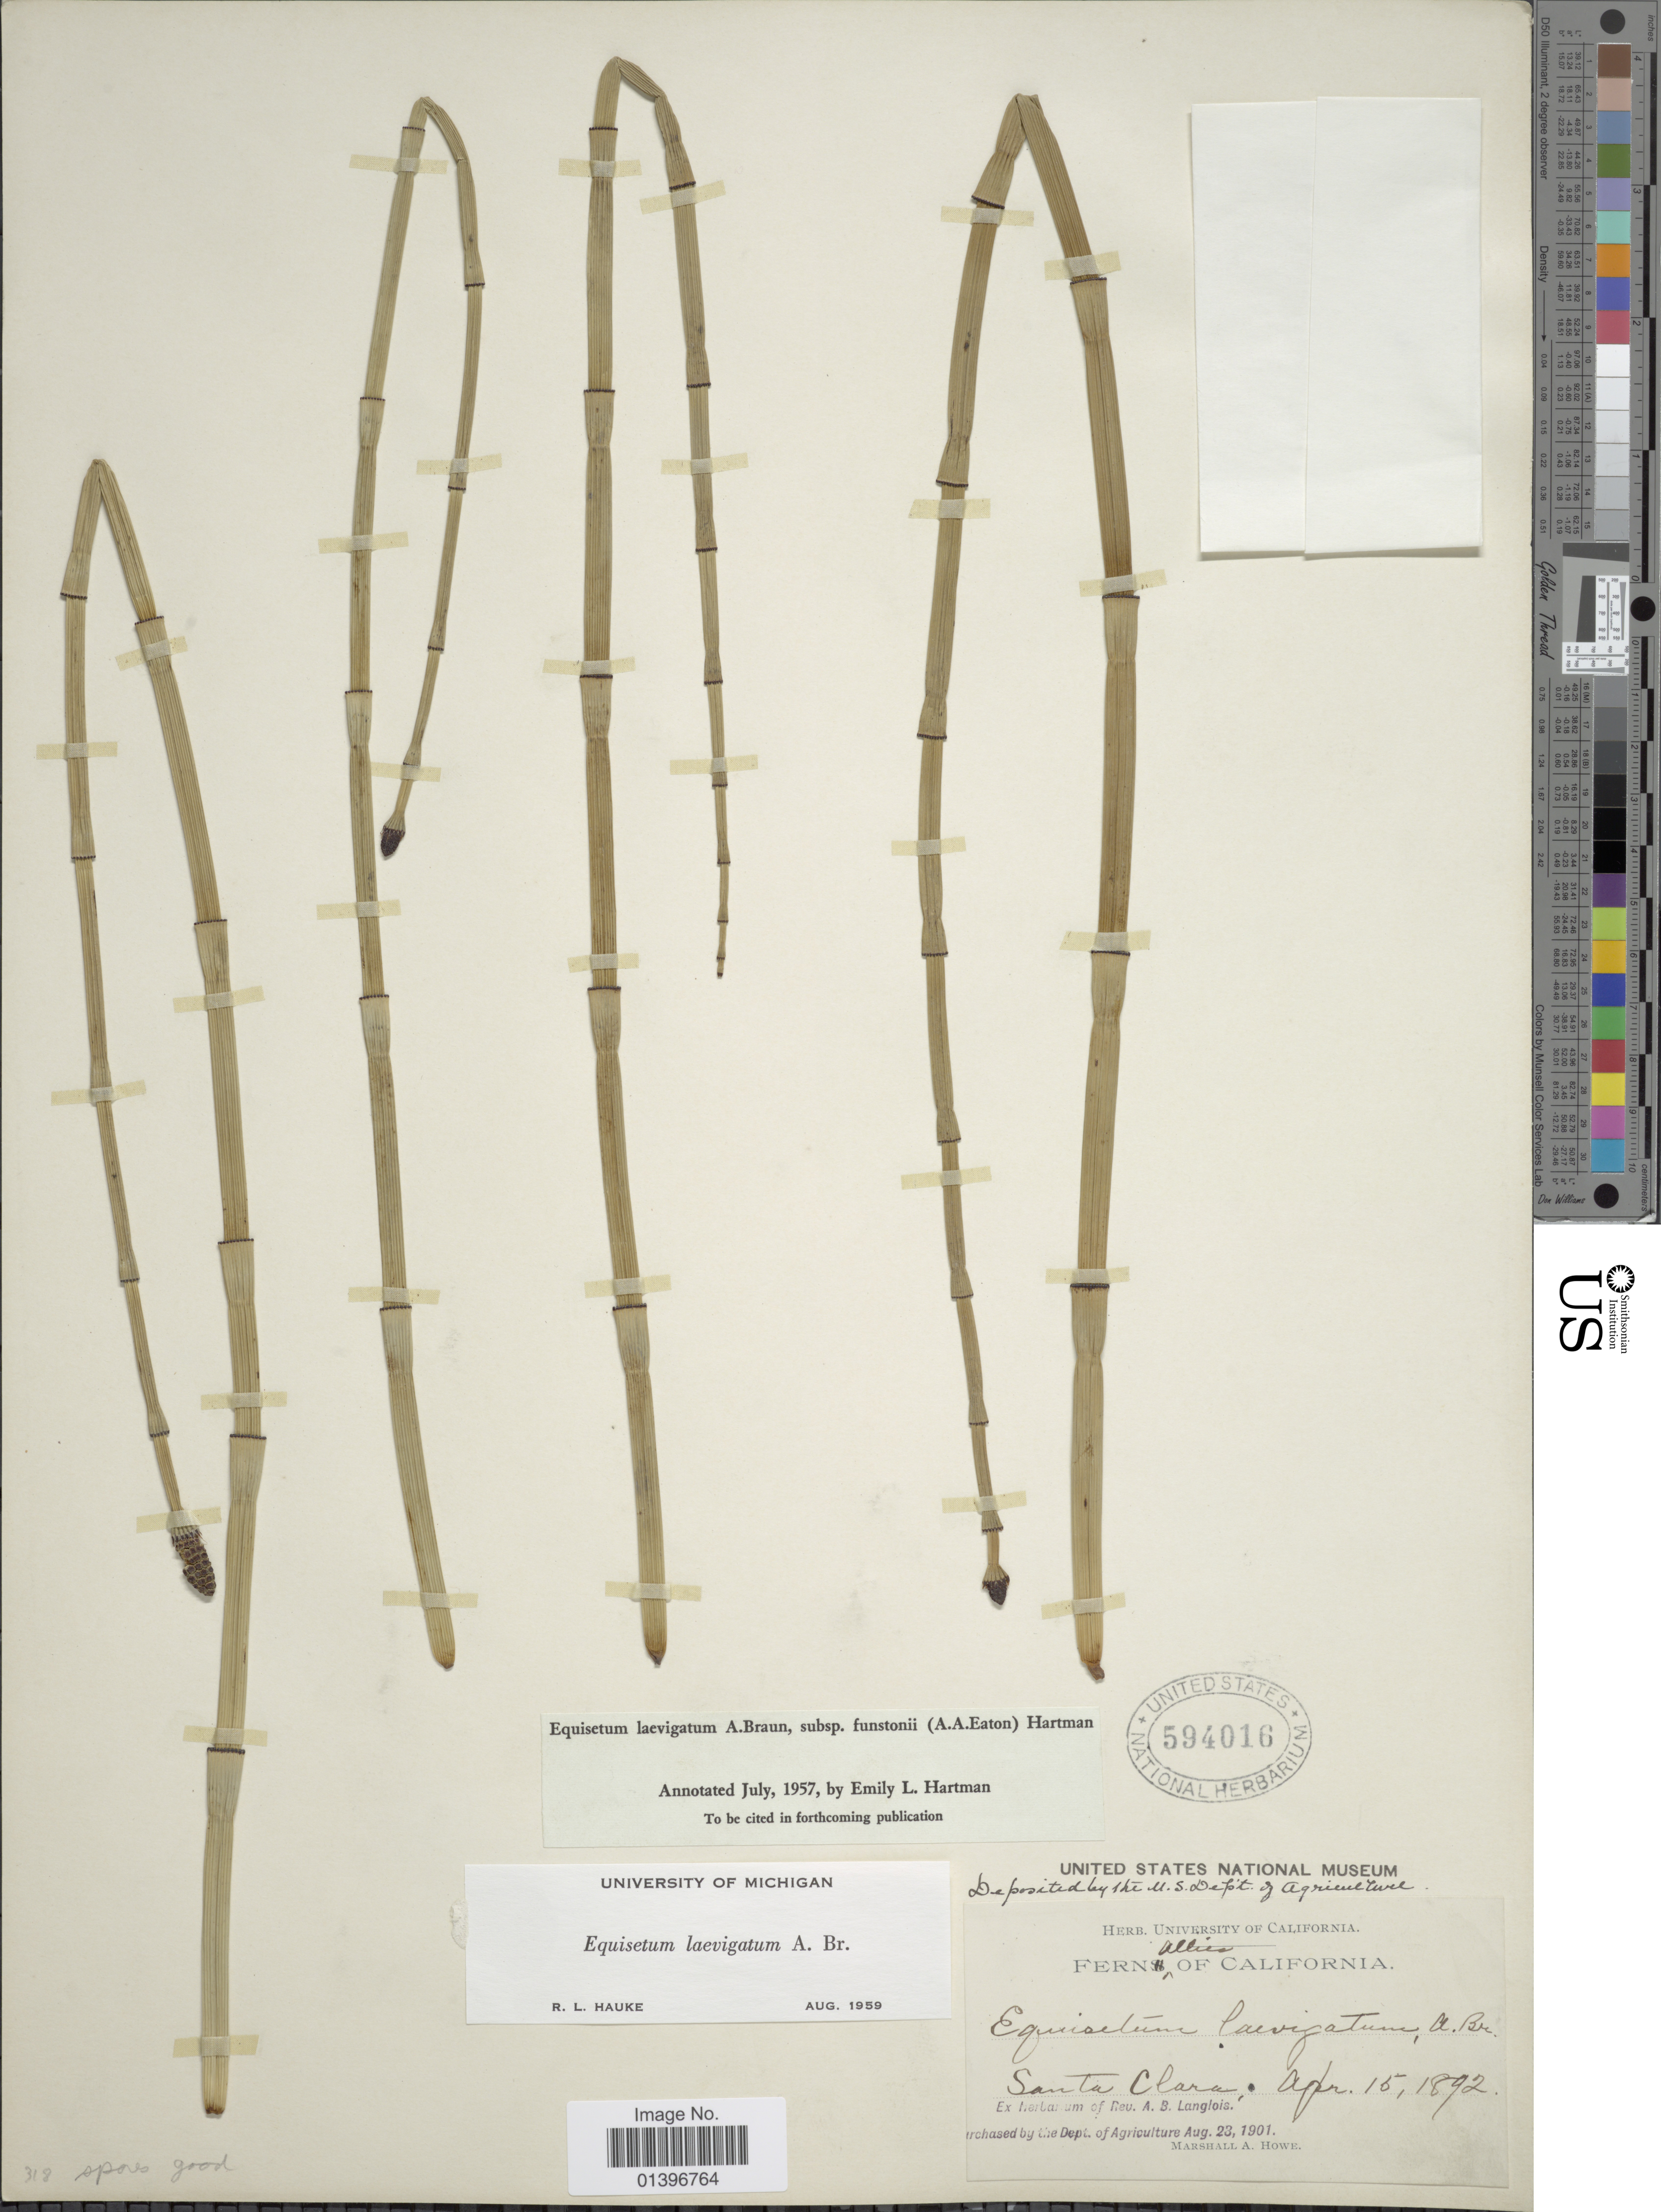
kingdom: Plantae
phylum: Tracheophyta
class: Polypodiopsida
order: Equisetales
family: Equisetaceae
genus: Equisetum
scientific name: Equisetum laevigatum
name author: A. Braun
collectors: M. A. Howe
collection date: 1892-04-15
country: United States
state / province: California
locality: Santa Clara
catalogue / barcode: US 5940162